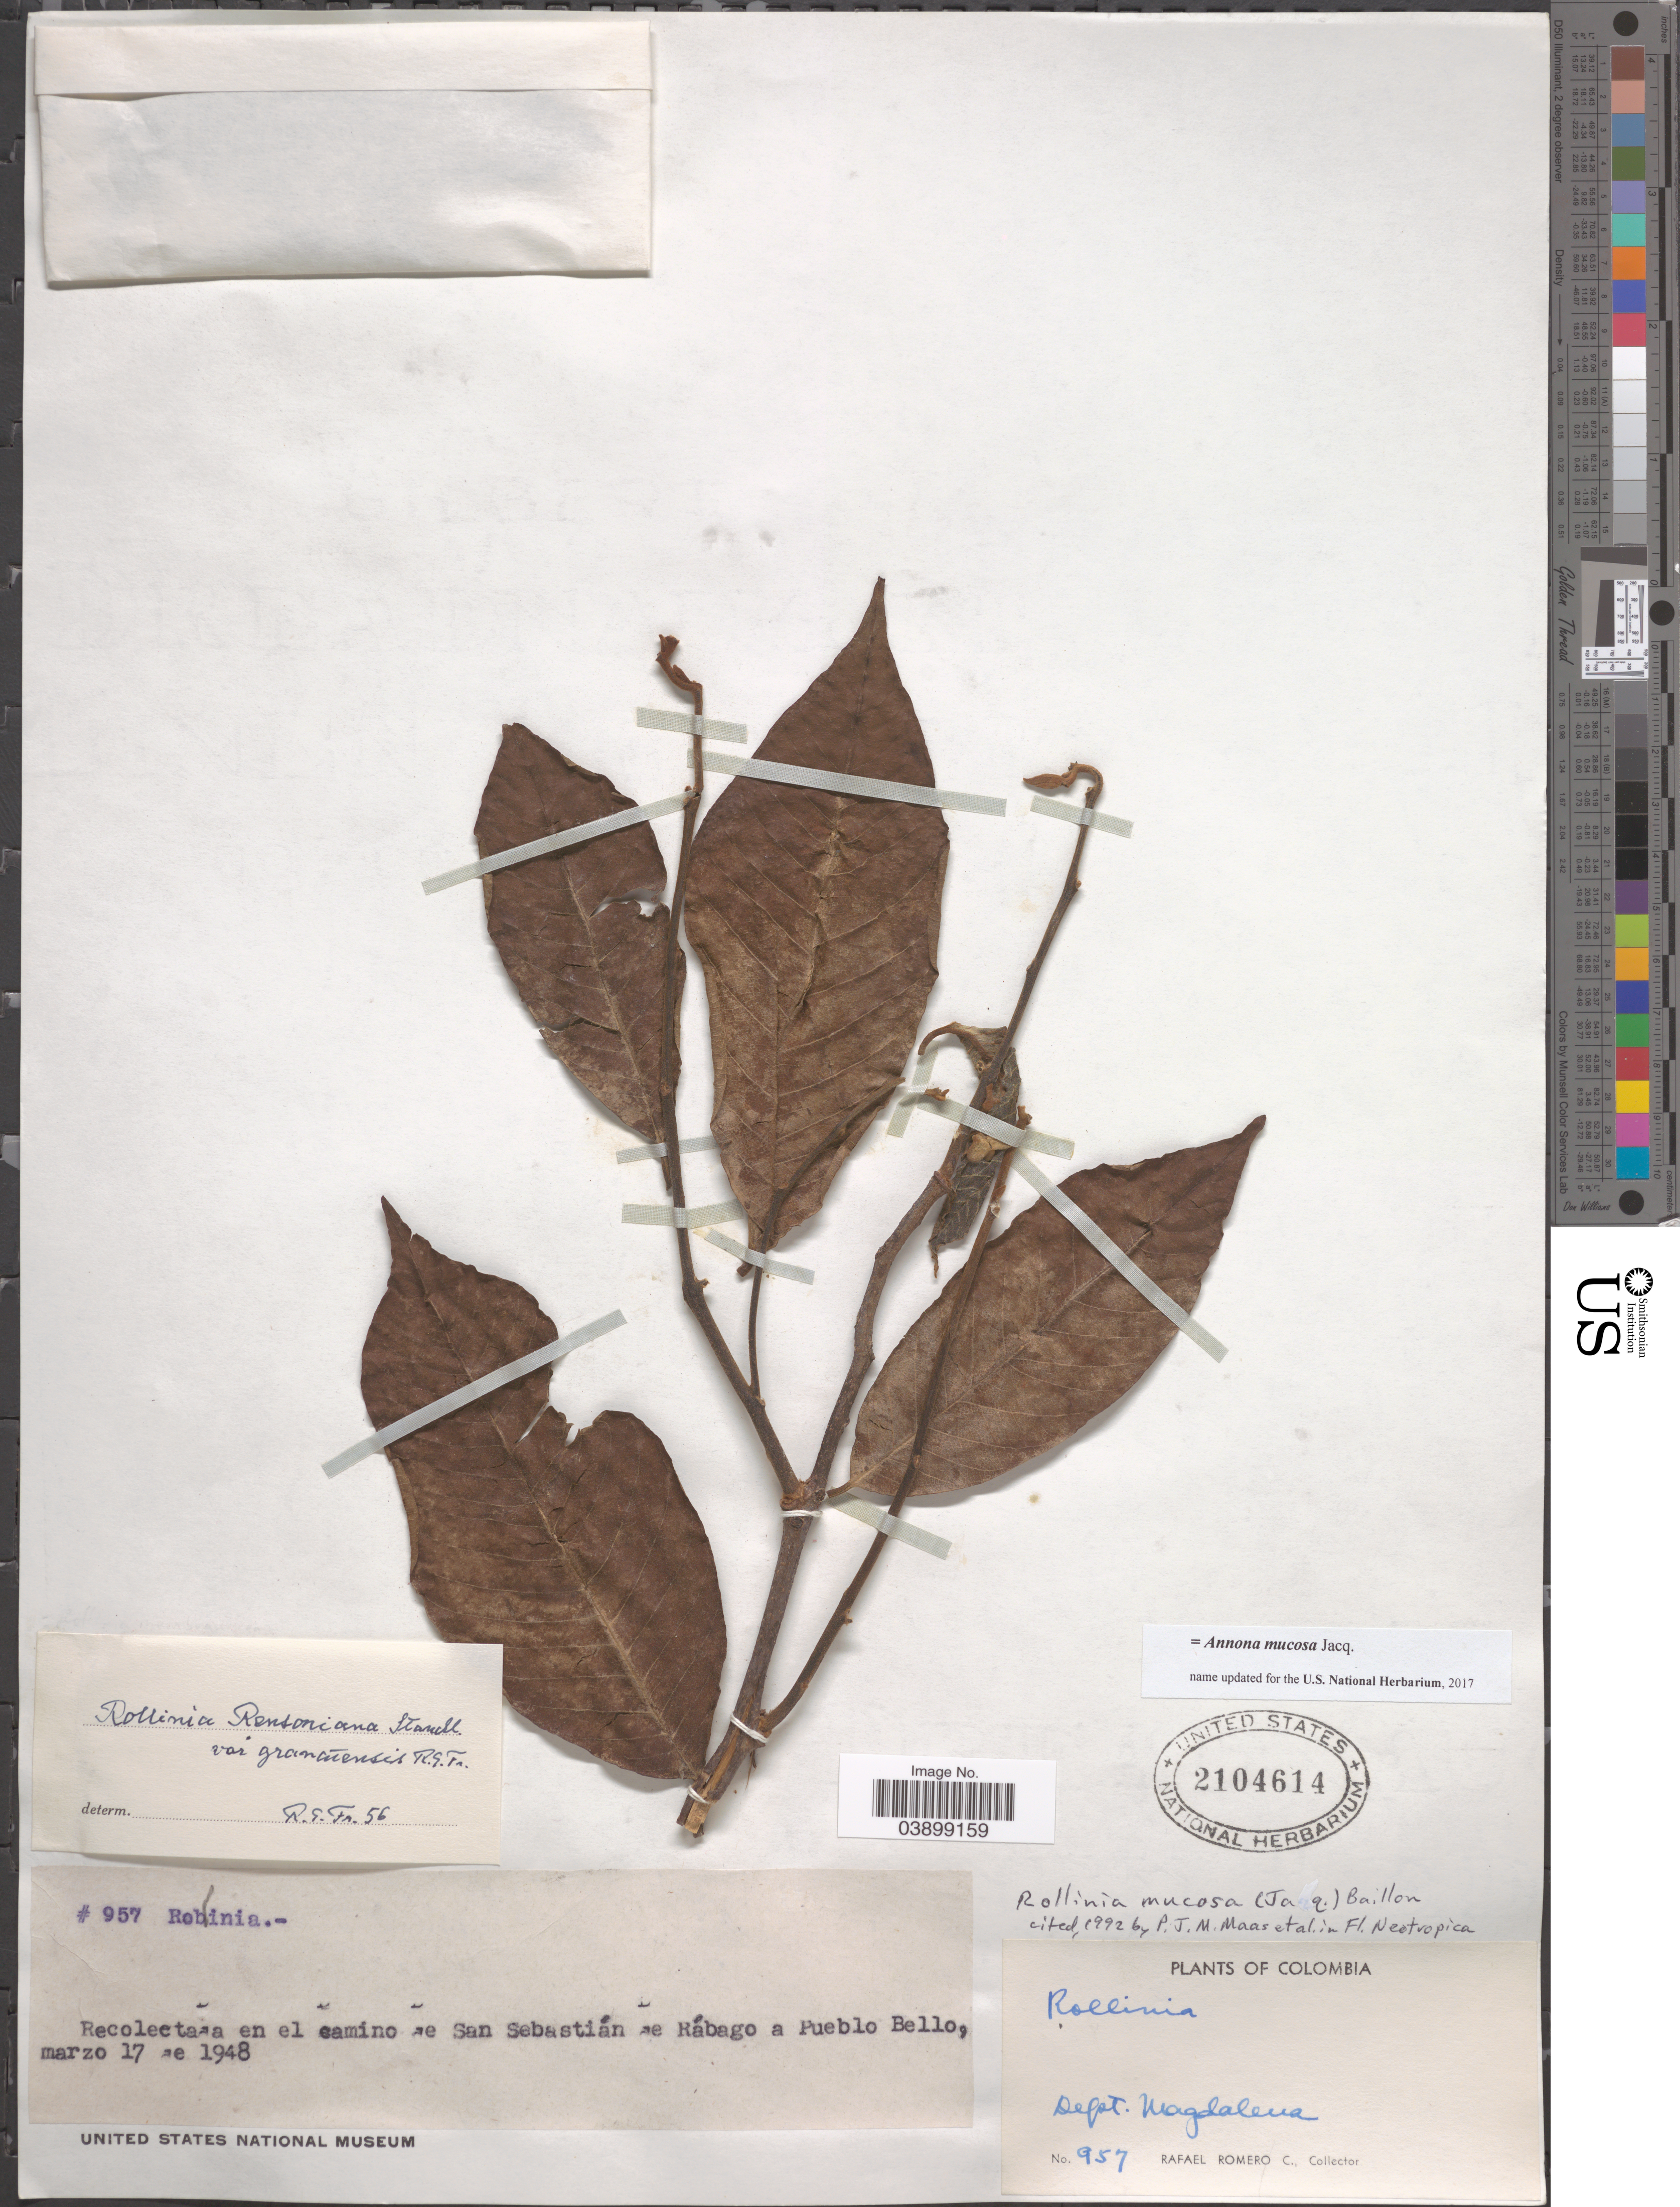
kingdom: Plantae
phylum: Tracheophyta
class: Magnoliopsida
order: Magnoliales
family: Annonaceae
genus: Annona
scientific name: Annona mucosa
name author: Jacq.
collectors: R. Romero Castañeda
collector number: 957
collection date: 1948-03-17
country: Colombia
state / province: Magdalena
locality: Dept. Magdalena. En el camino de San Sebastián de Rábago a Pueblo Bello.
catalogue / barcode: US 2104614